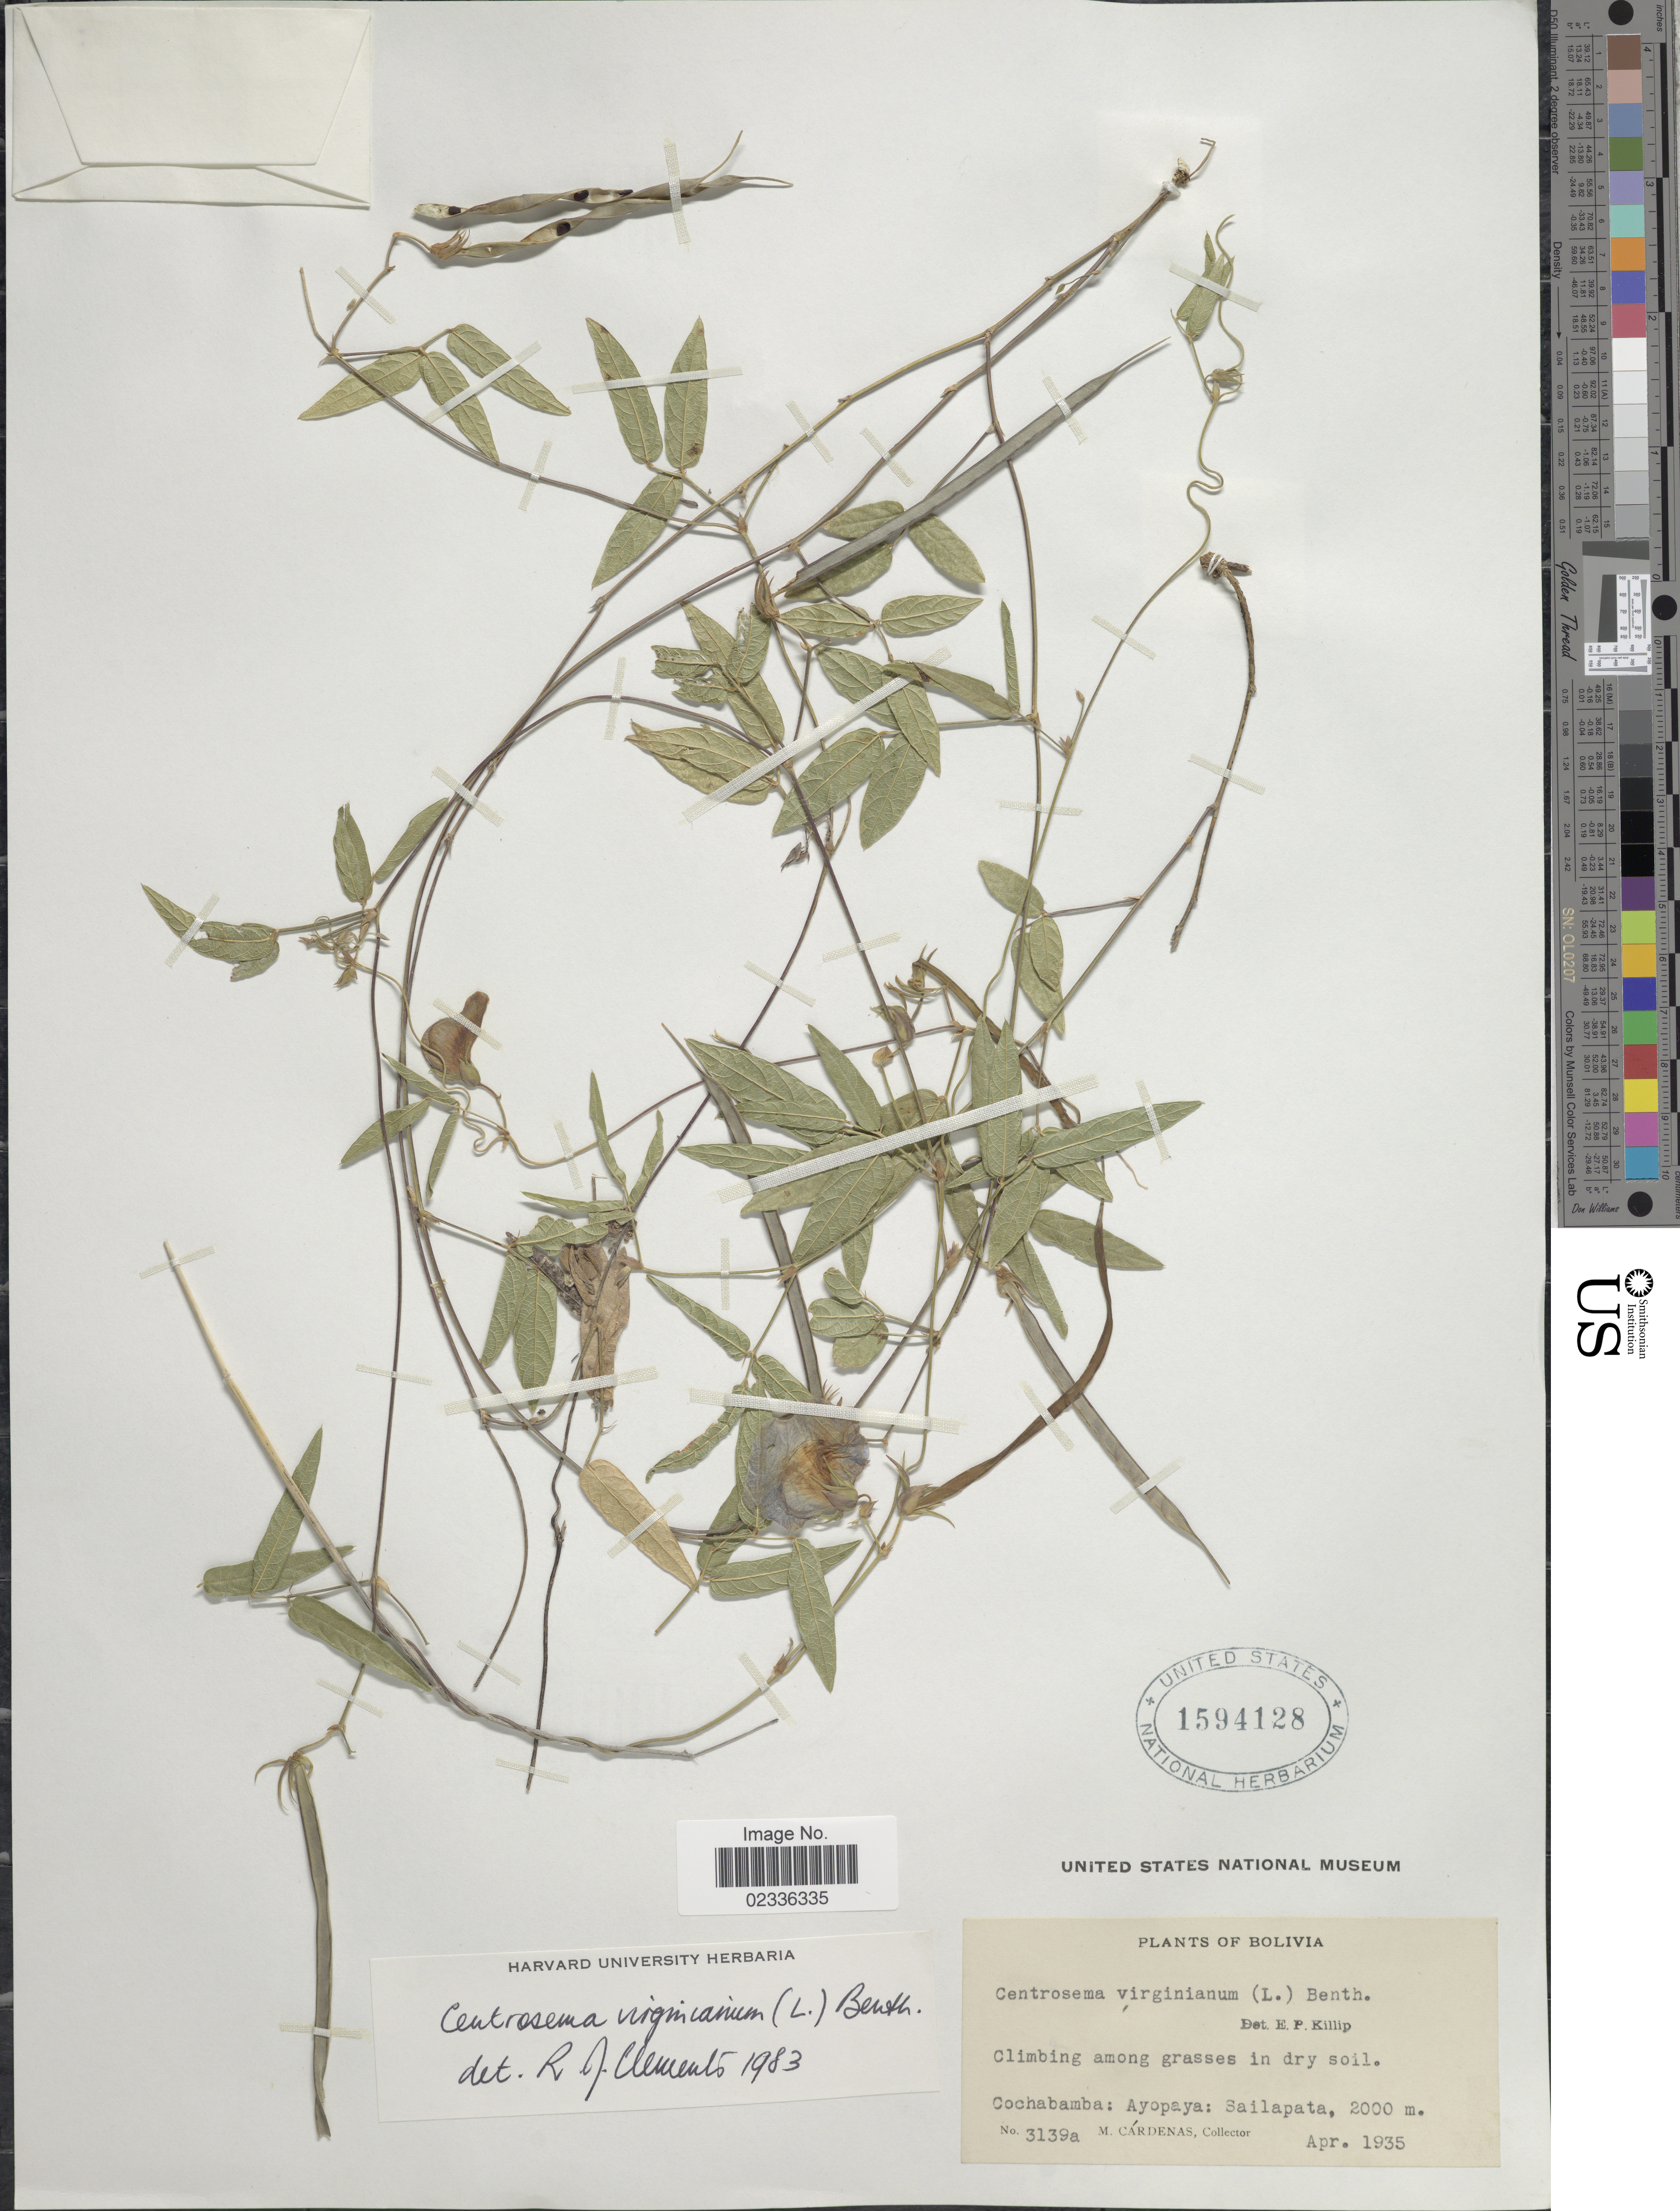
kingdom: Plantae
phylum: Tracheophyta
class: Magnoliopsida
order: Fabales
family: Fabaceae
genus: Centrosema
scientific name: Centrosema virginianum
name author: (L.) Benth.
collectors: M. Cárdenas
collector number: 3139a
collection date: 1935-04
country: Bolivia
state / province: Cochabamba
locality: Ayopaya: Sailapata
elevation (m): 2000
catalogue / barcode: US 1594128